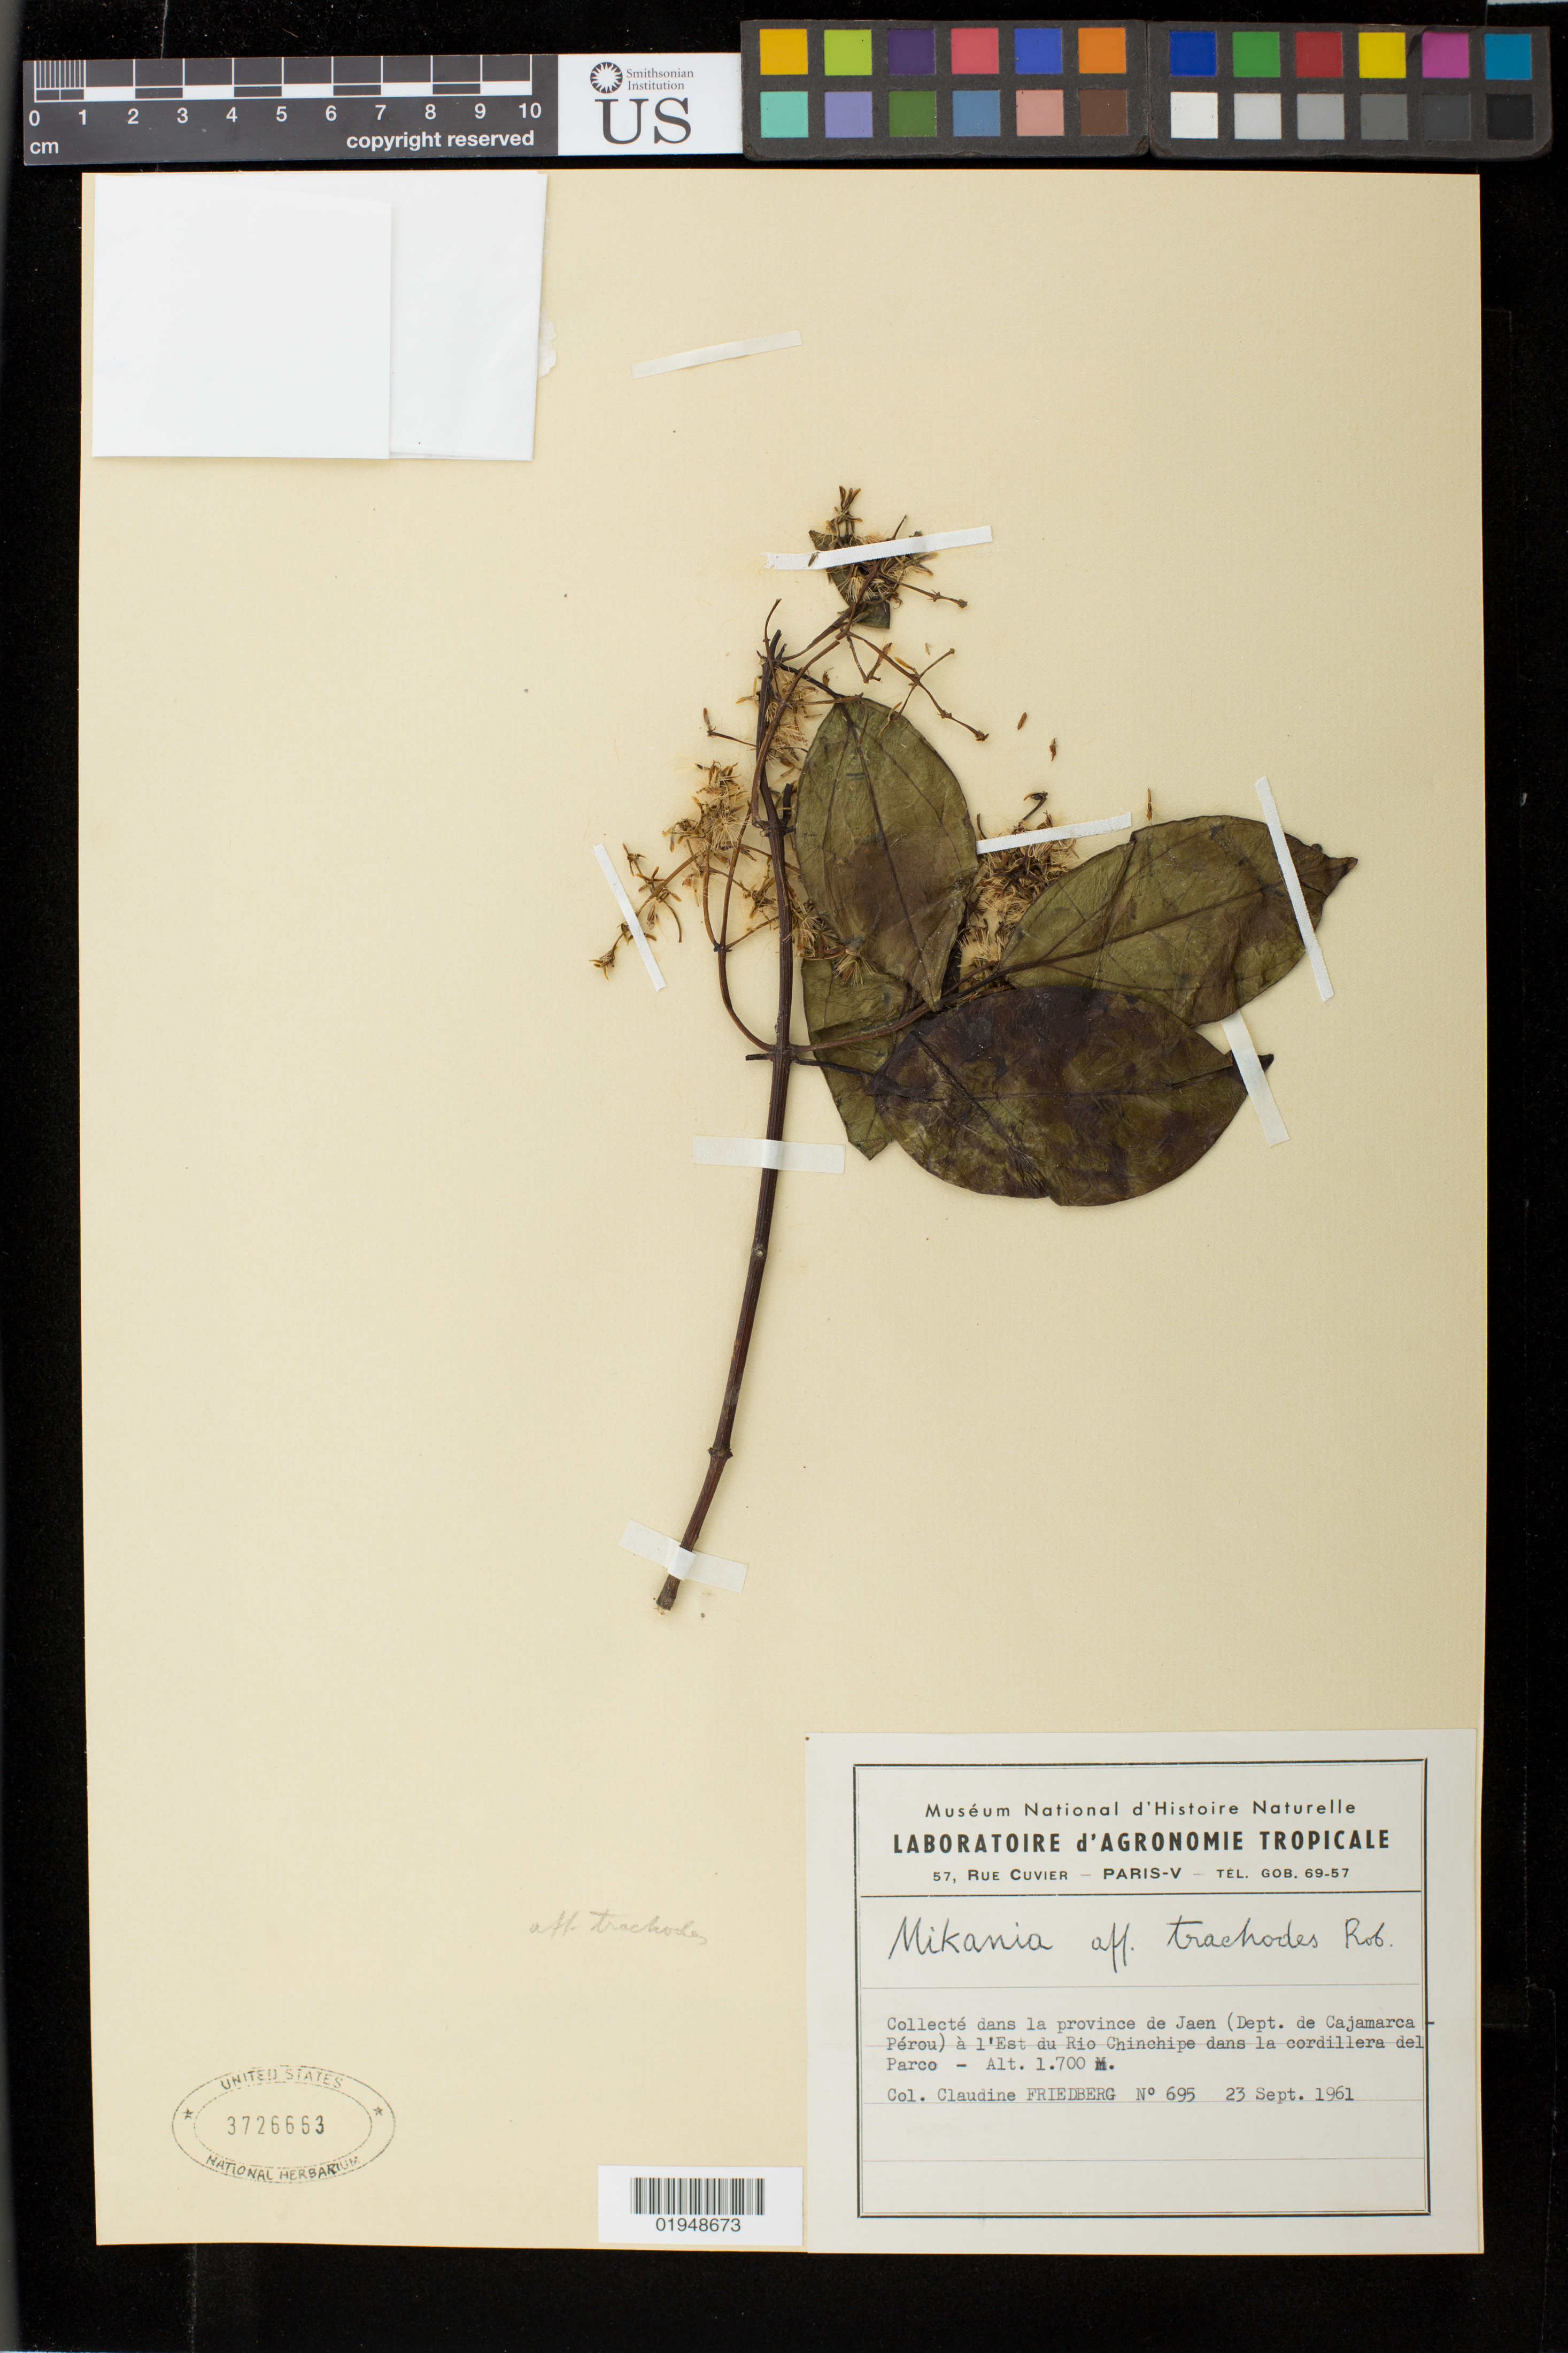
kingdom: Plantae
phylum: Tracheophyta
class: Magnoliopsida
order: Asterales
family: Asteraceae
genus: Mikania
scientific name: Mikania trachodes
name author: B.L. Rob.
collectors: C. Friedberg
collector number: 695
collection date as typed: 23 Sep 1961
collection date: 1961-09-23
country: Peru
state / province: Cajamarca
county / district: Jaén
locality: dans la province de Jaén (Dept. de Cajamarca-Percu) a l'Est du Rio Chinchipe dans la cordillera del Parco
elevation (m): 1700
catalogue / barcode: US 3726663